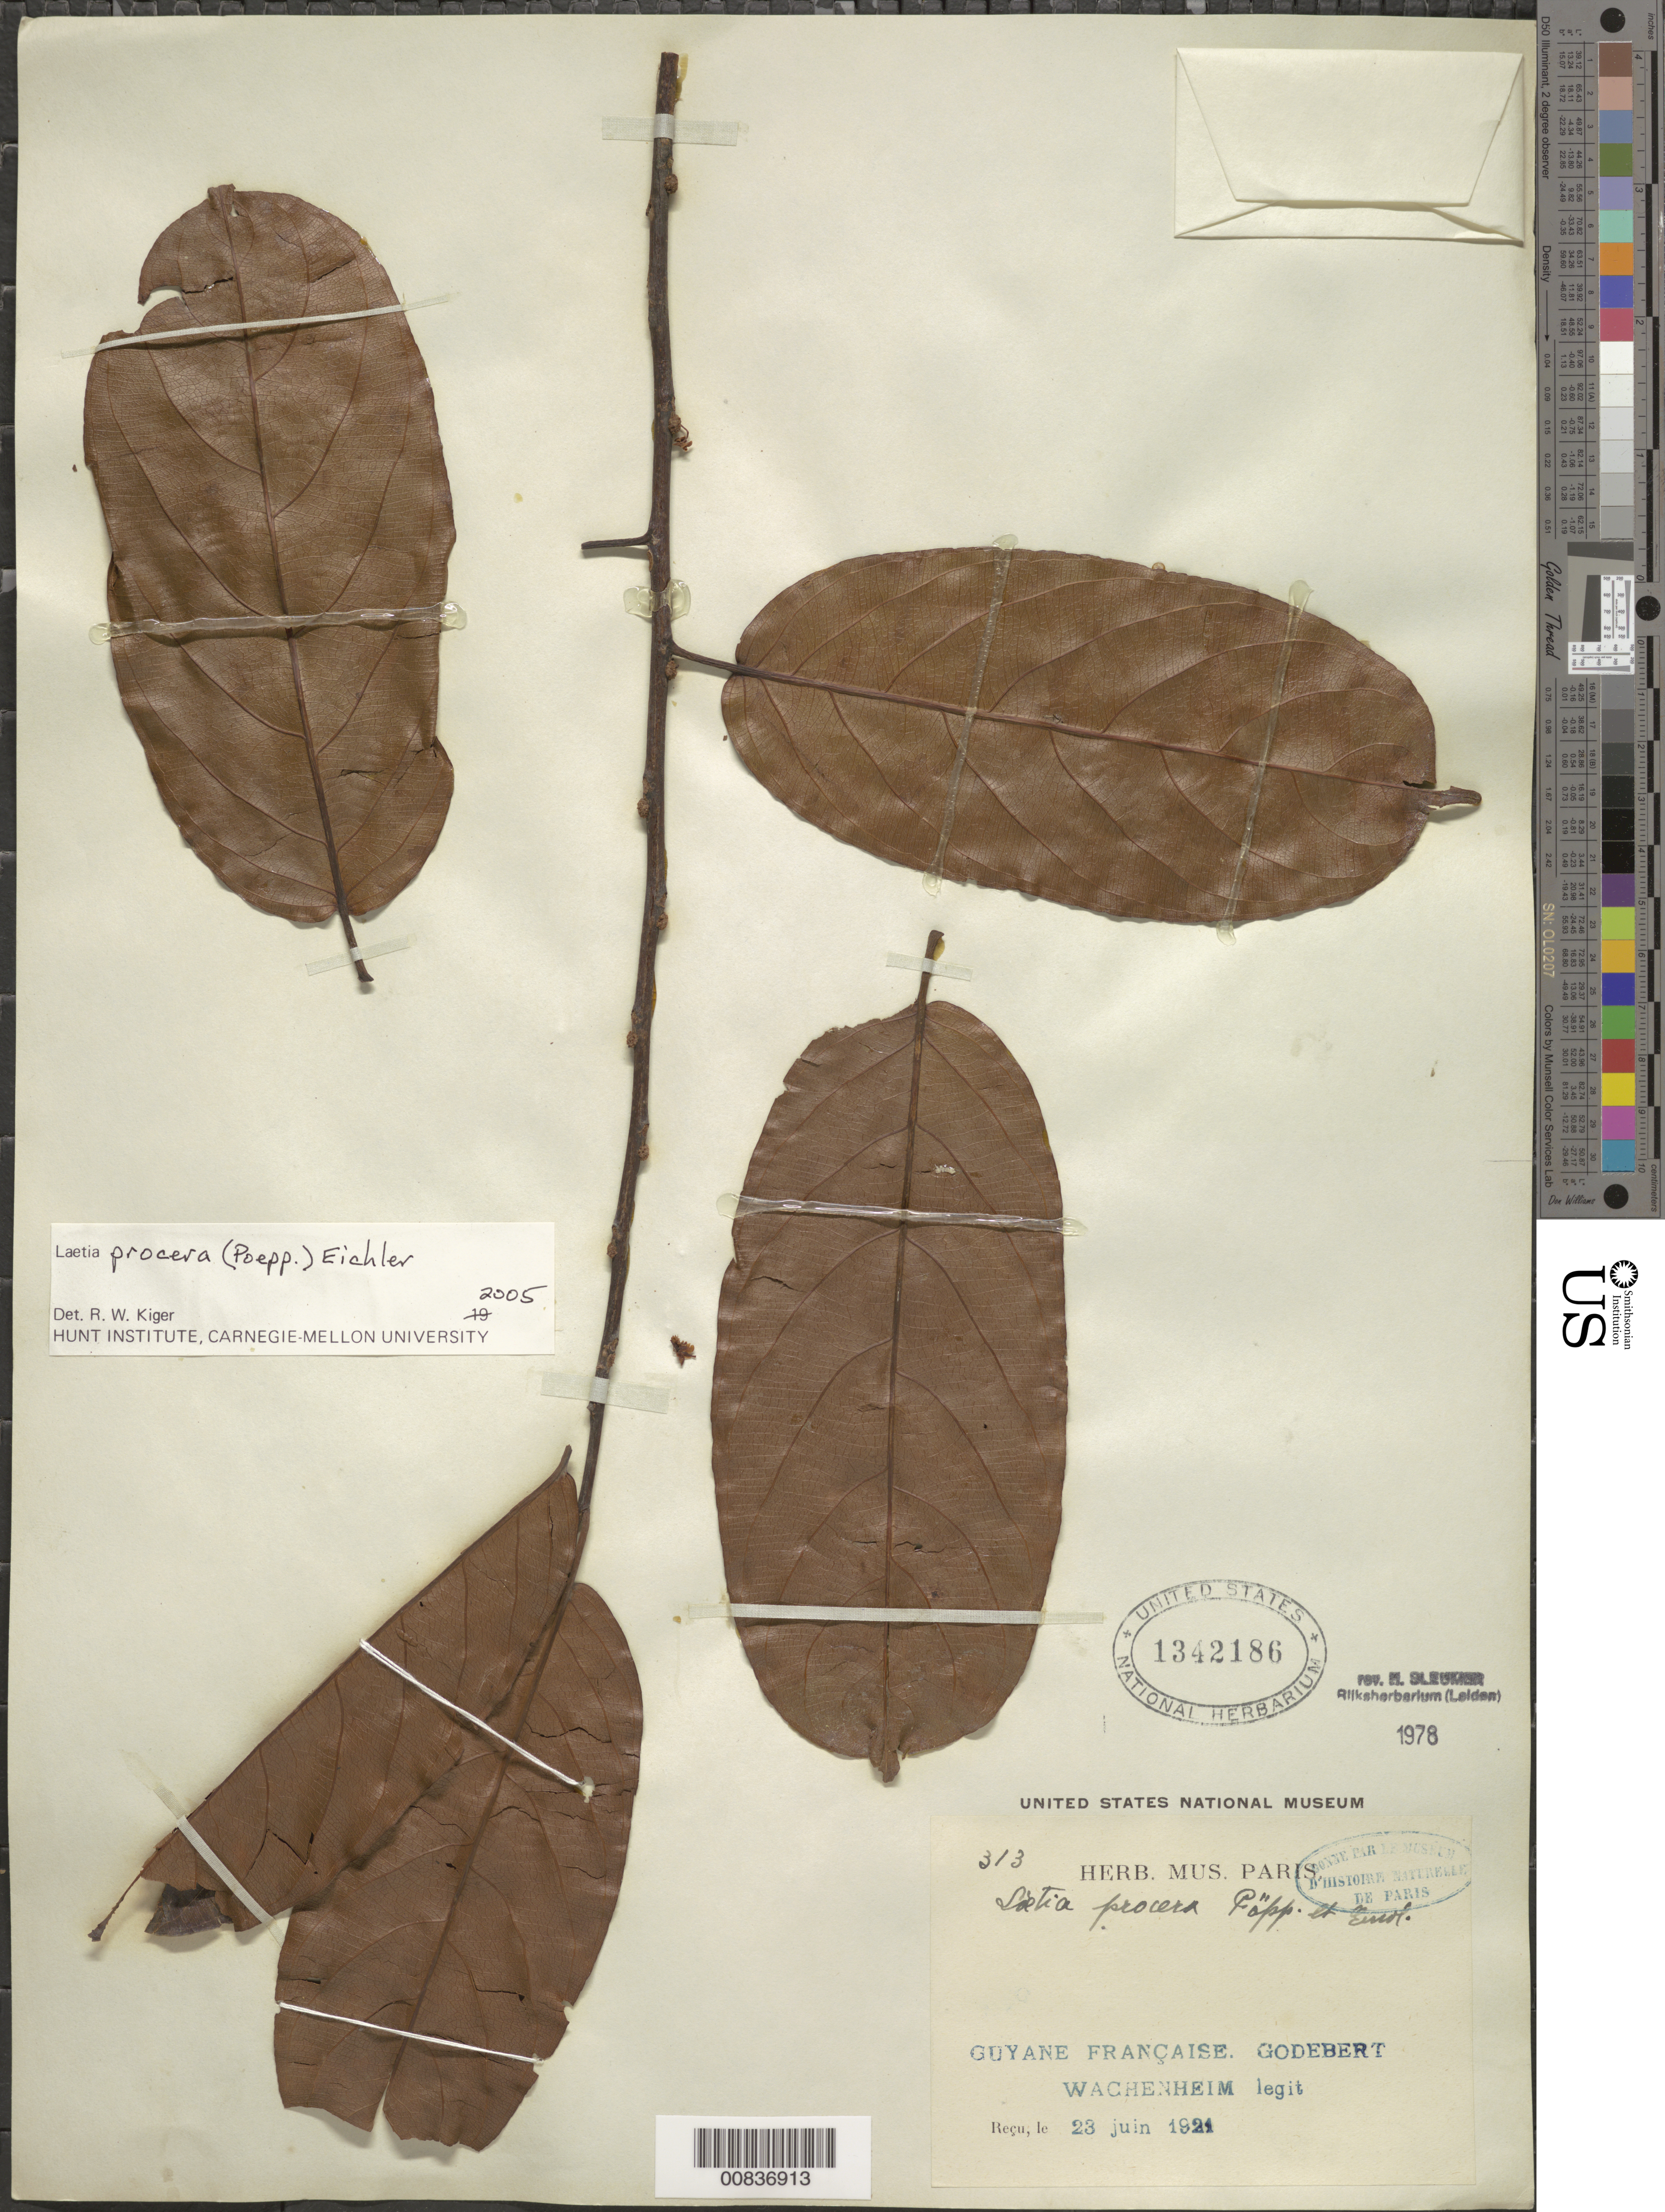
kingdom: Plantae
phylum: Tracheophyta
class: Magnoliopsida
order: Malpighiales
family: Salicaceae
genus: Laetia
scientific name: Laetia procera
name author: (Poepp.) Eichler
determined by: Kiger, R. W.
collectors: G. Wachenheim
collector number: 313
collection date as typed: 23-Jun-21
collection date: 1921-06-23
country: French Guiana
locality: Godebert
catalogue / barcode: US 1342186